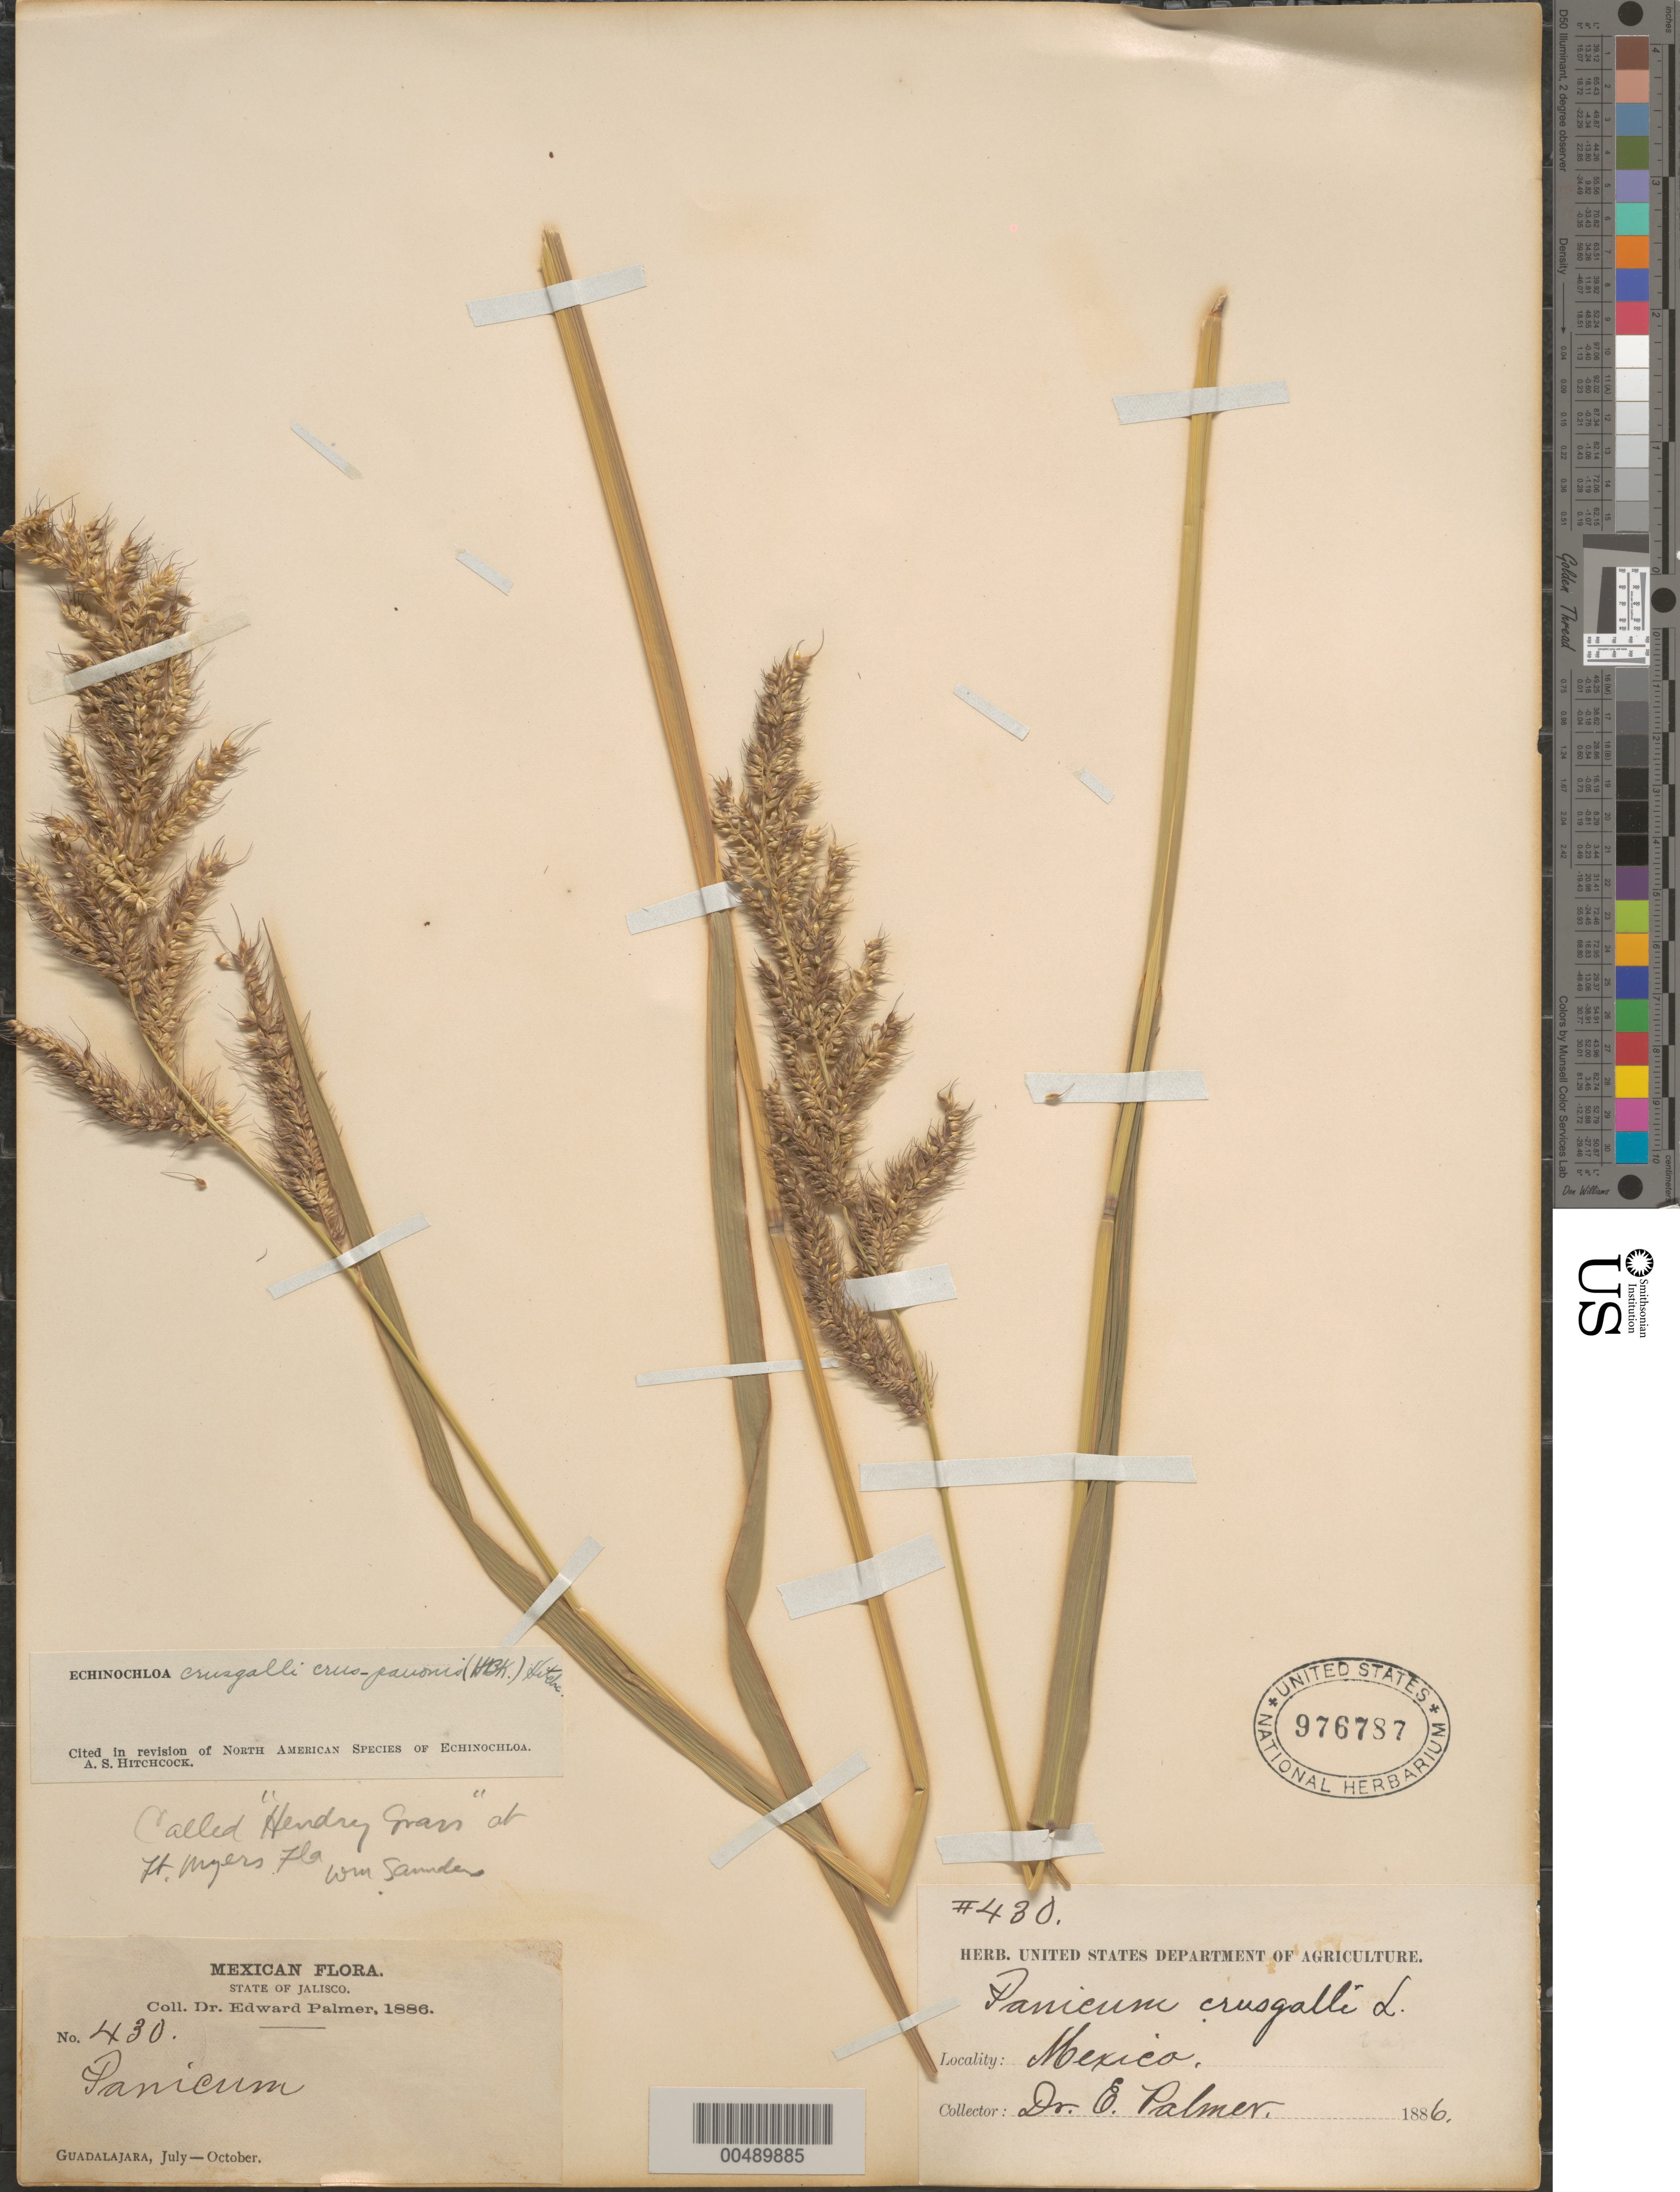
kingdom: Plantae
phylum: Tracheophyta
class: Liliopsida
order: Poales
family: Poaceae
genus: Echinochloa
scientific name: Echinochloa crus-pavonis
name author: (Kunth) Schult.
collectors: E. Palmer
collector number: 430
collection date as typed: Jul 1886 to Oct 1886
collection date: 1886-07/1886-10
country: Mexico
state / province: Jalisco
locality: Guadalajara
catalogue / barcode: US 976787